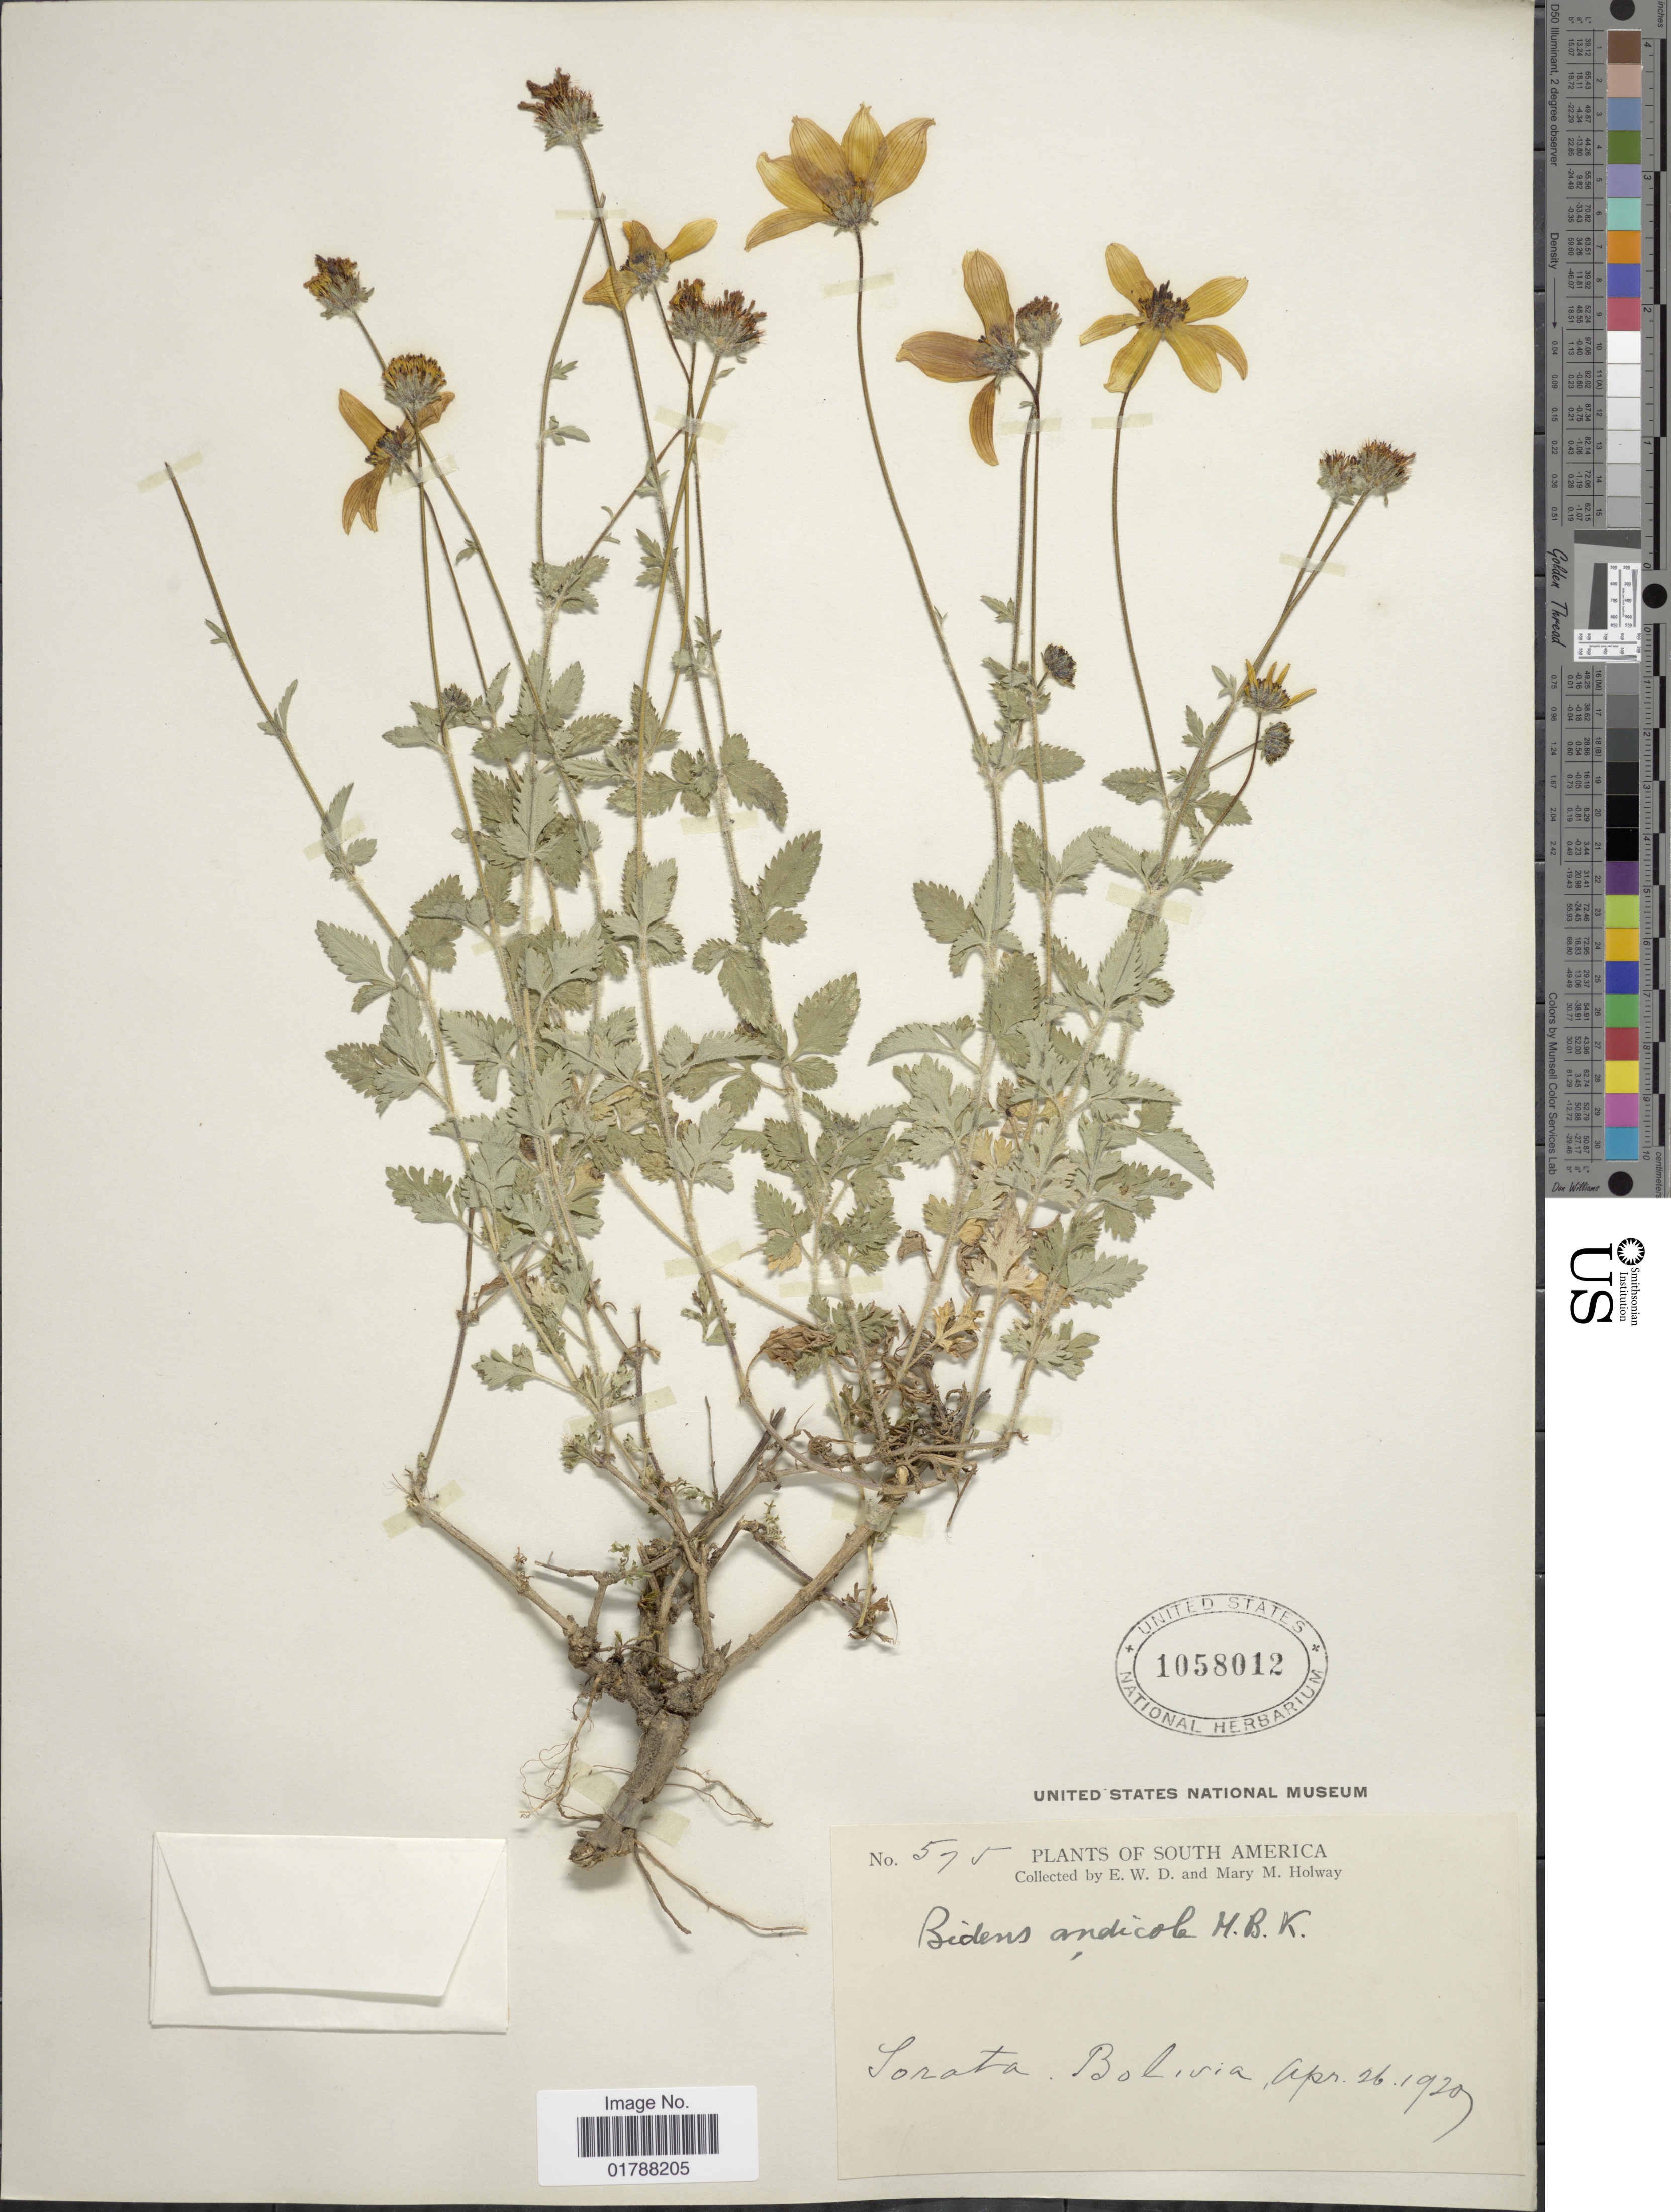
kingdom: Plantae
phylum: Tracheophyta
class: Magnoliopsida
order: Asterales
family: Asteraceae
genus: Bidens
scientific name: Bidens andicola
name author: Kunth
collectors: E. W. D. Holway & M. M. Holway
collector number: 575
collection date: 1929-04-26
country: Bolivia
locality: Sorata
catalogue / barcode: US 1058012